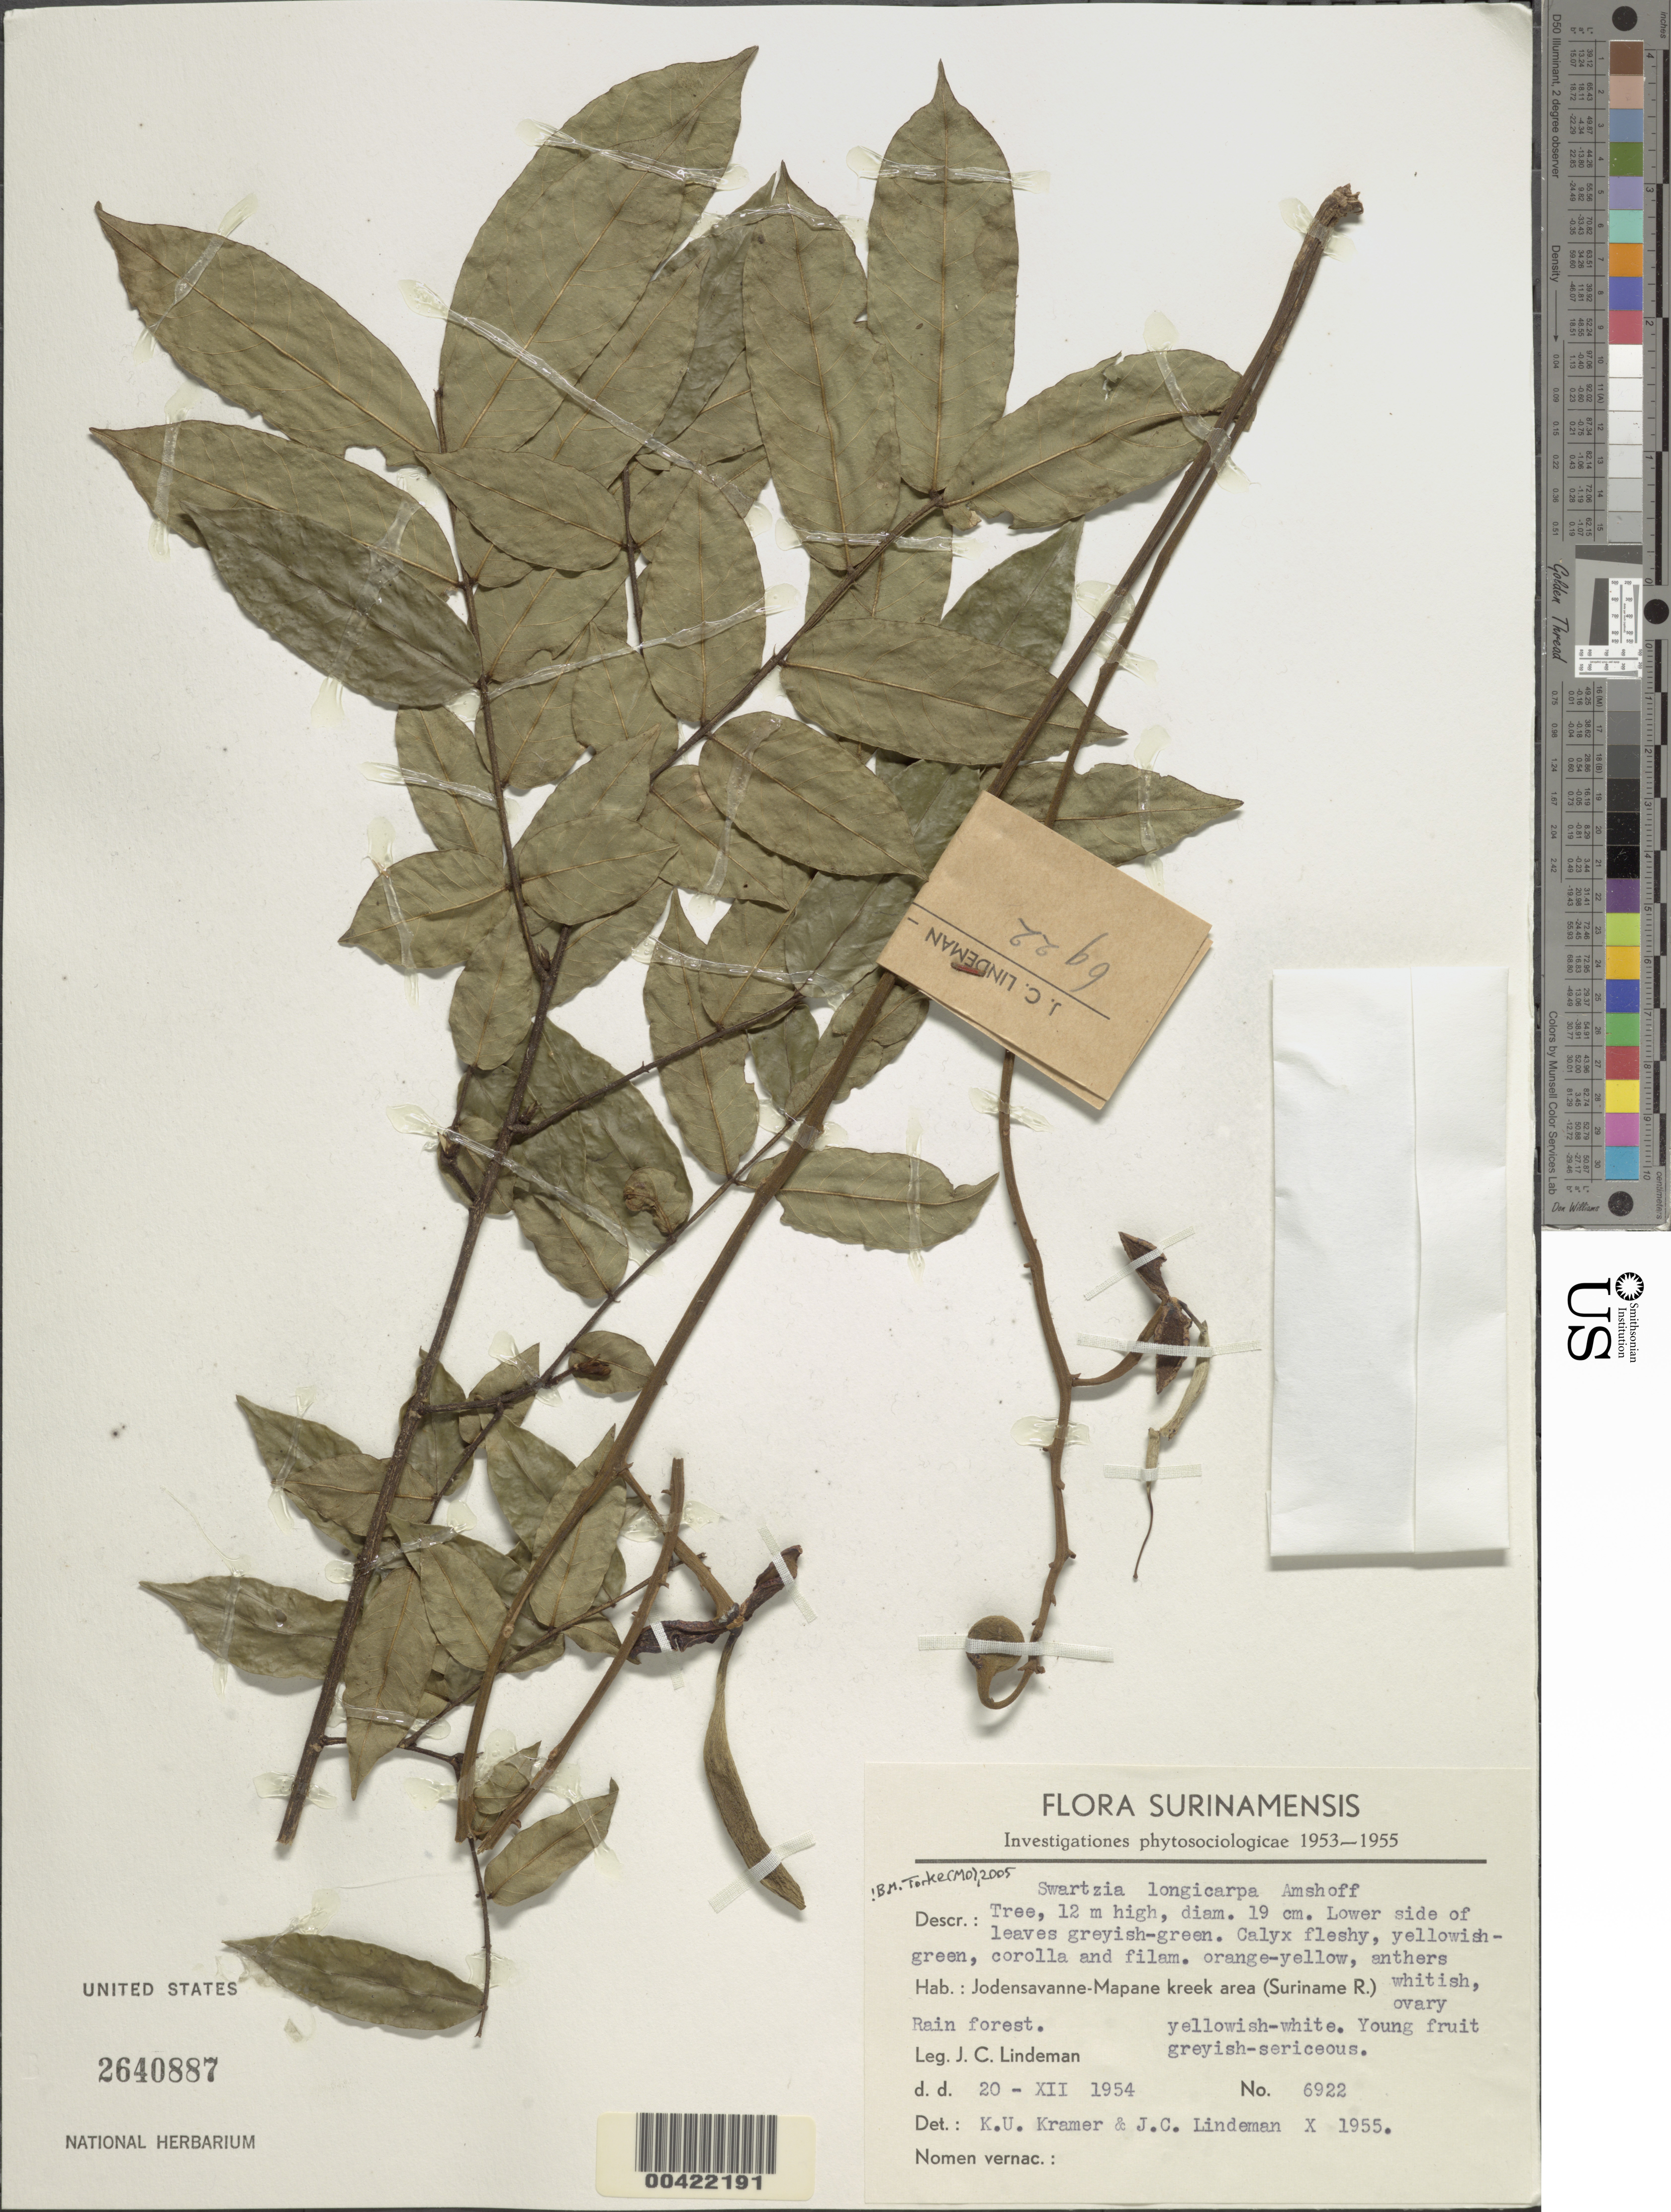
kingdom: Plantae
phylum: Tracheophyta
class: Magnoliopsida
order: Fabales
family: Fabaceae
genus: Swartzia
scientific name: Swartzia longicarpa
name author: Amshoff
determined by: Kramer, -- & Lindemann, --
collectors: J. C. Lindeman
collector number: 6922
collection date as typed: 20 Dec 1954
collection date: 1954-12-20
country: Suriname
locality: Jodensavanne - mapane kreek area (suriname river)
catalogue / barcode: US 2640887